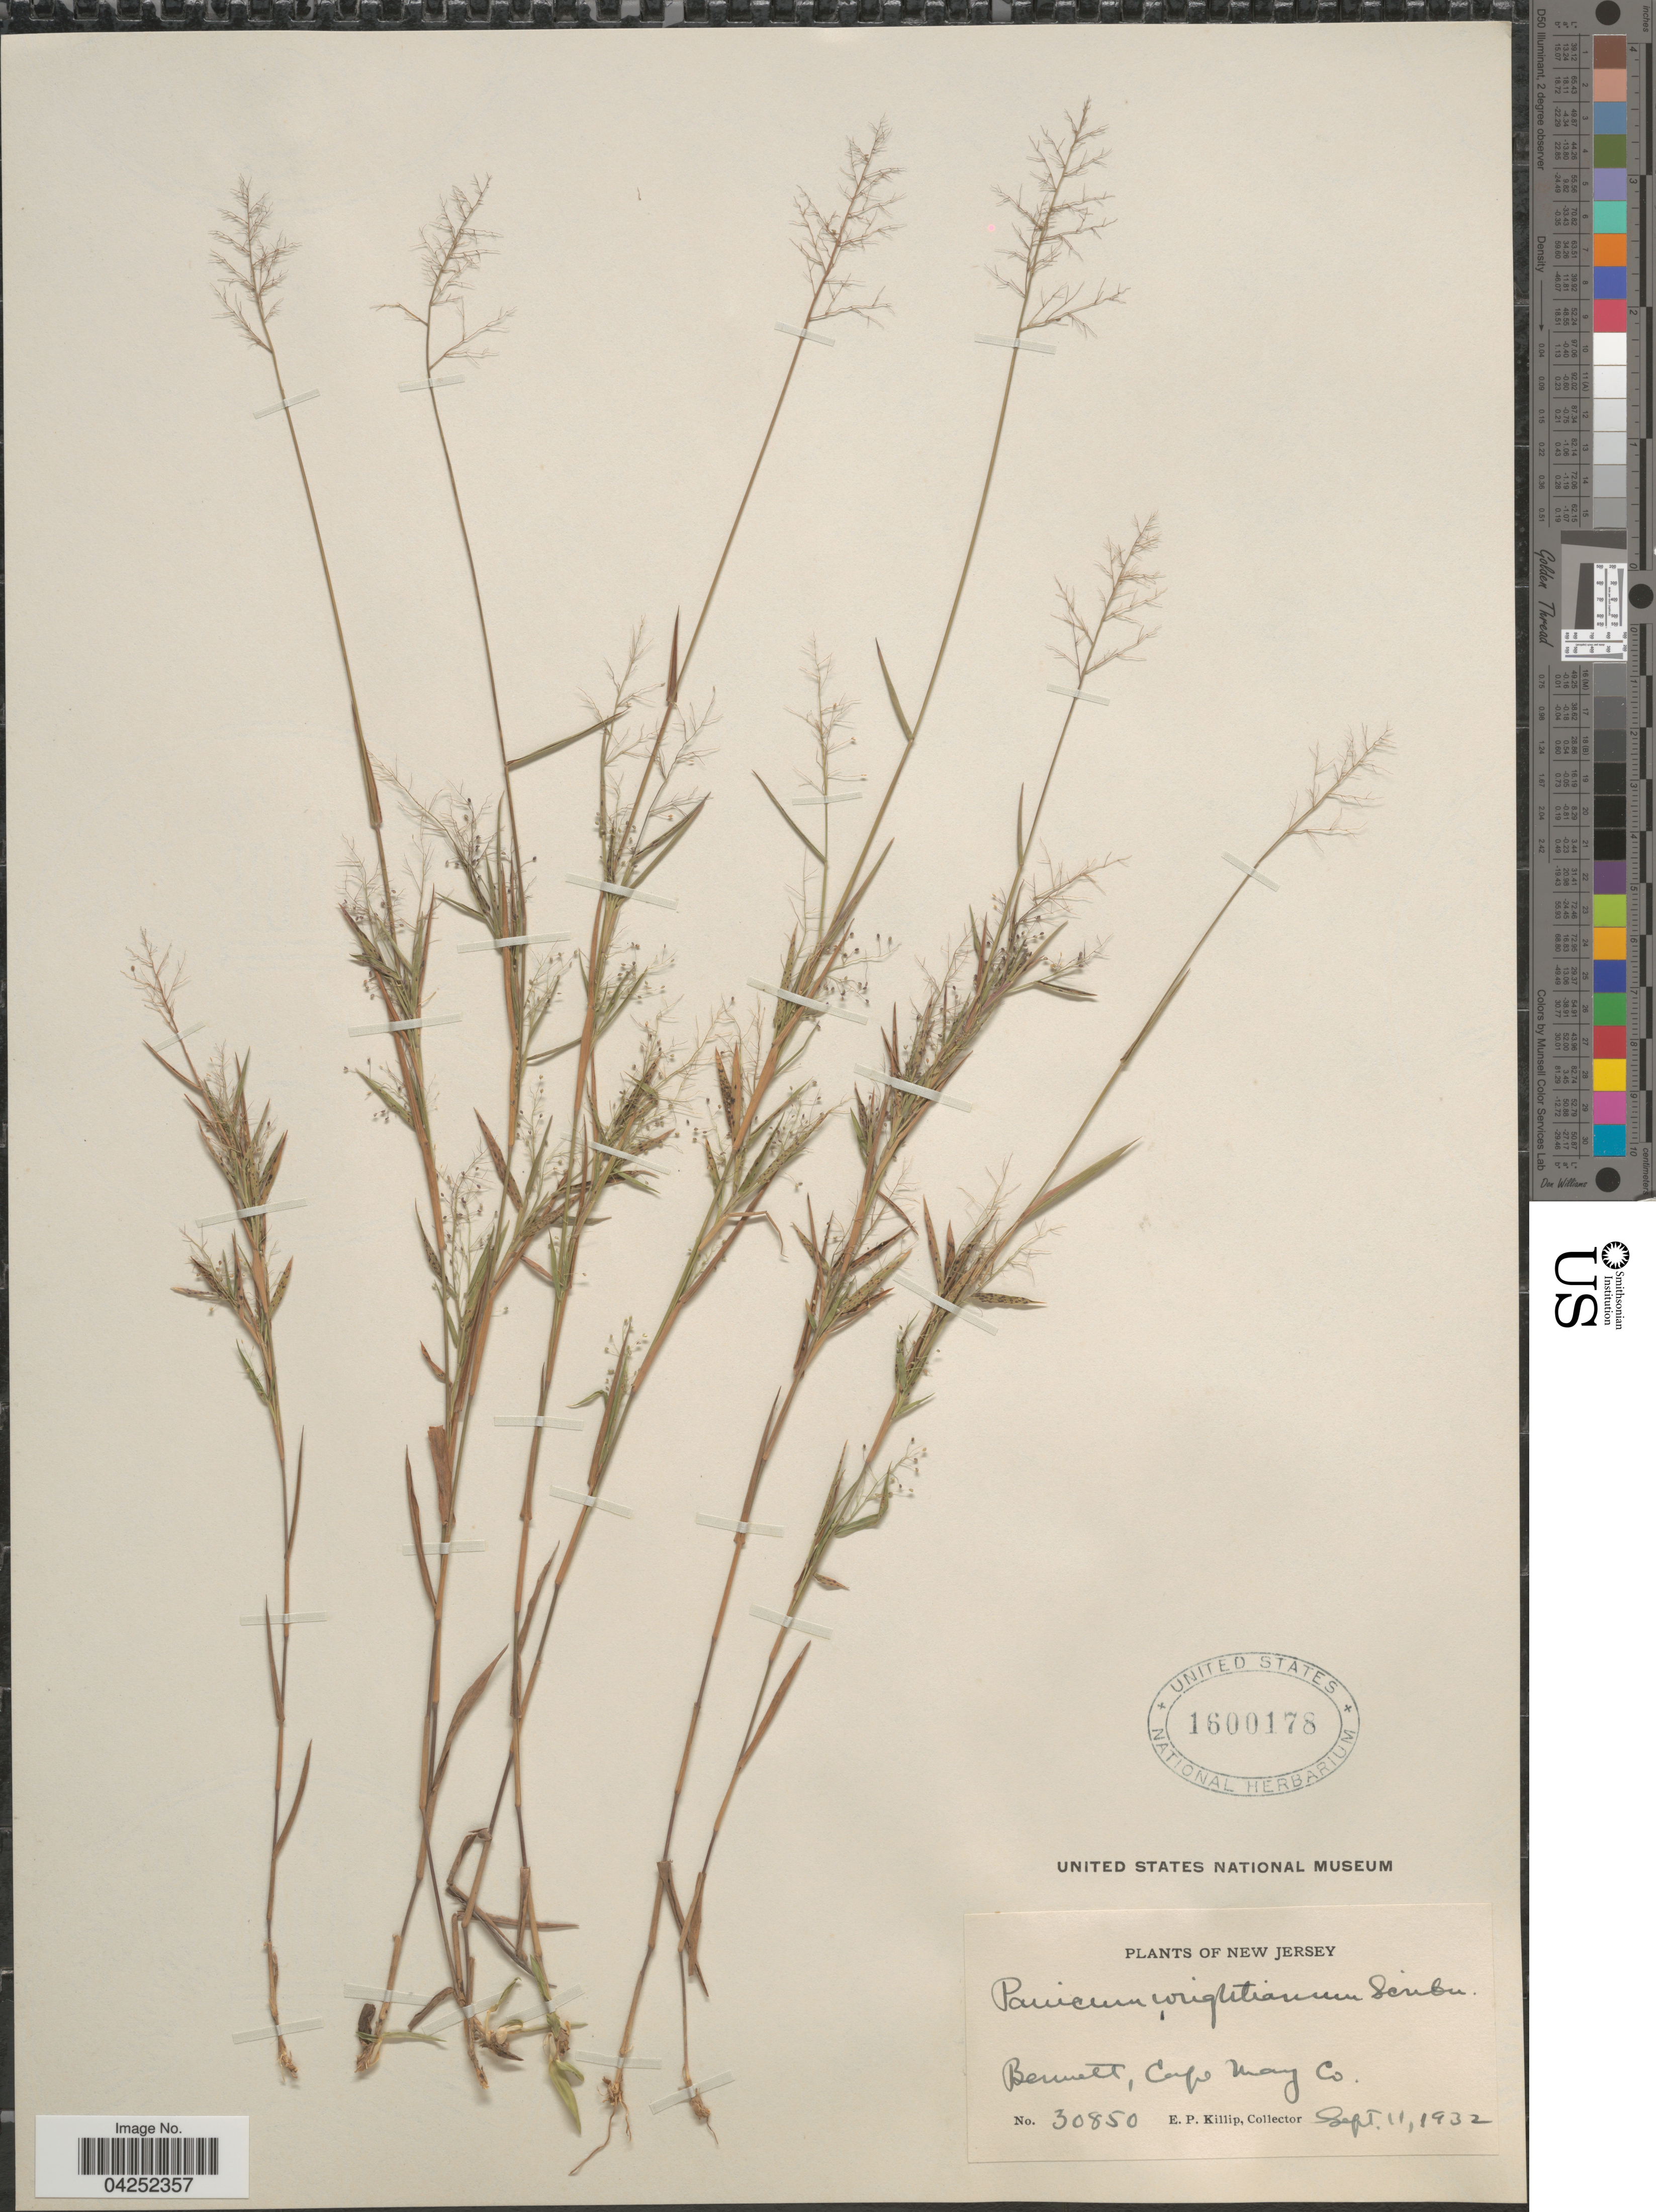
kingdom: Plantae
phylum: Tracheophyta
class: Liliopsida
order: Poales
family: Poaceae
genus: Dichanthelium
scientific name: Dichanthelium acuminatum var. longiligulatum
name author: (Nash) Gould & C.A. Clark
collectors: E. P. Killip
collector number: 30850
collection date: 1932-09-11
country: United States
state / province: New Jersey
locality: Bennett, Cape May Co.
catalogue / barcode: US 1600178